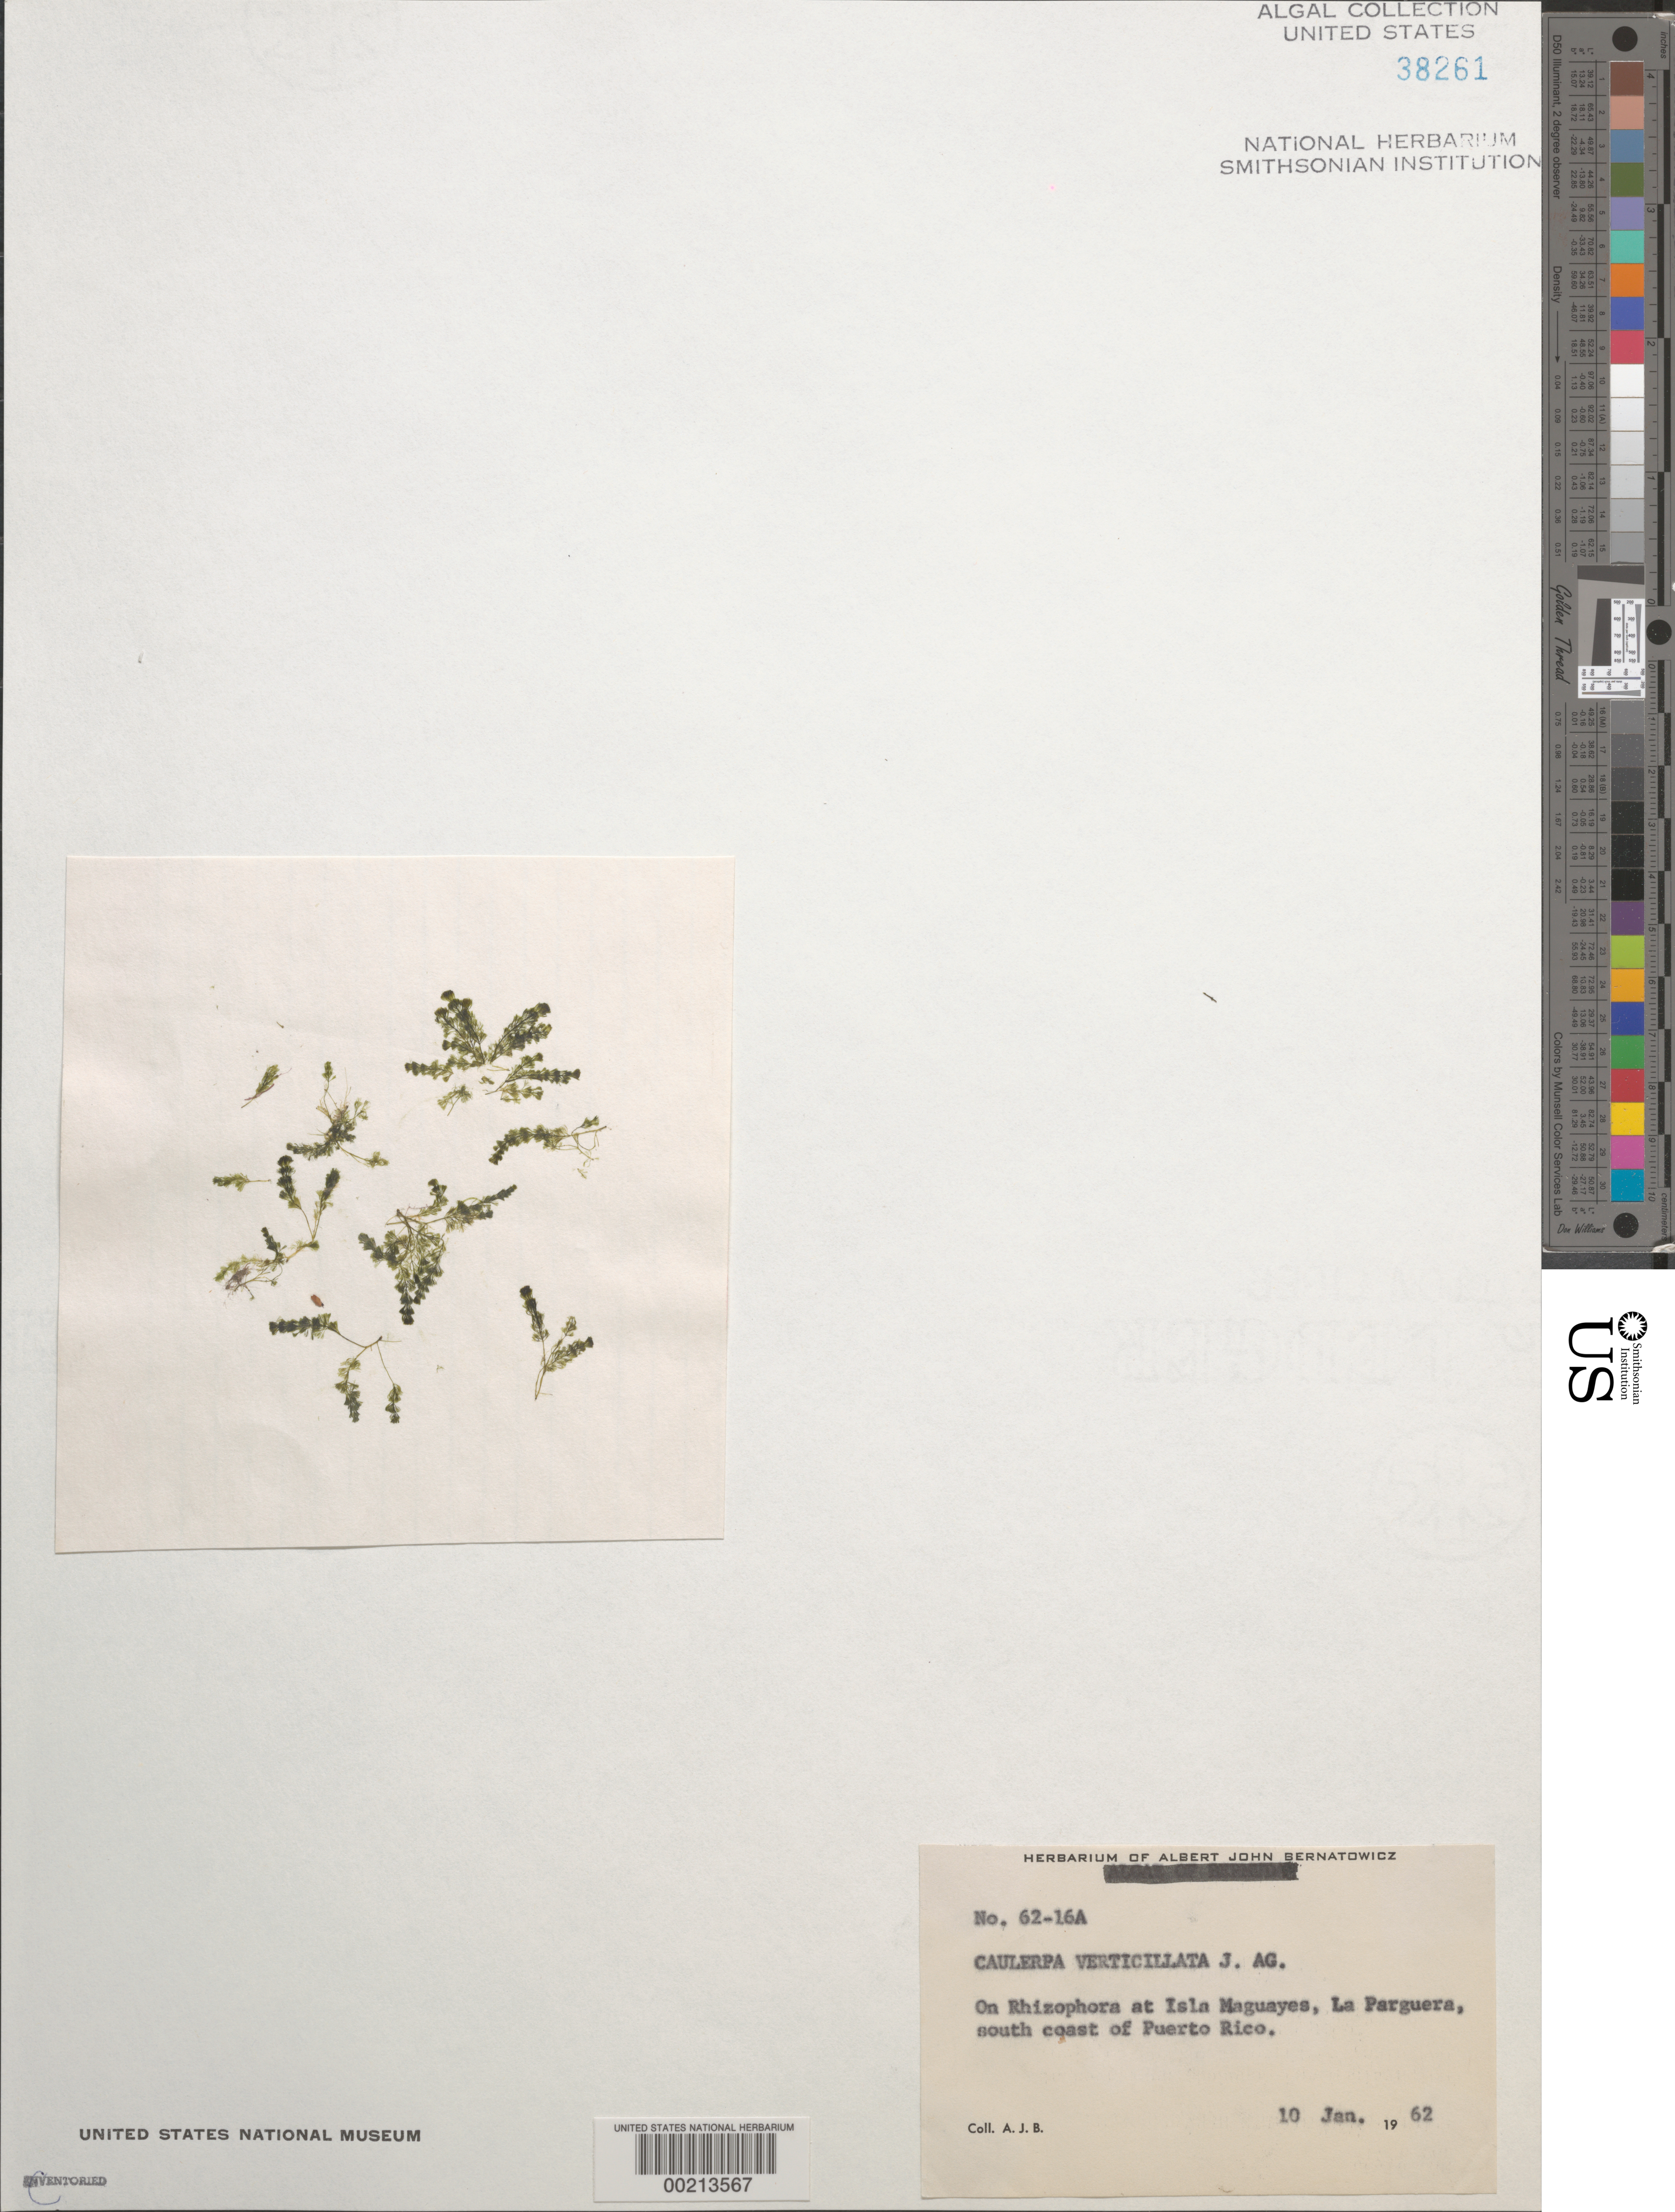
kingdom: Plantae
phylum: Chlorophyta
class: Ulvophyceae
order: Bryopsidales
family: Caulerpaceae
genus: Caulerpa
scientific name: Caulerpa verticillata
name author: J. Agardh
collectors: A. Bernatowicz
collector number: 62-16a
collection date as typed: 10 Jan 1962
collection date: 1962-01-10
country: Puerto Rico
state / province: Lajas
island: Isla Maguayes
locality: La parguera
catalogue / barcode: US 38261